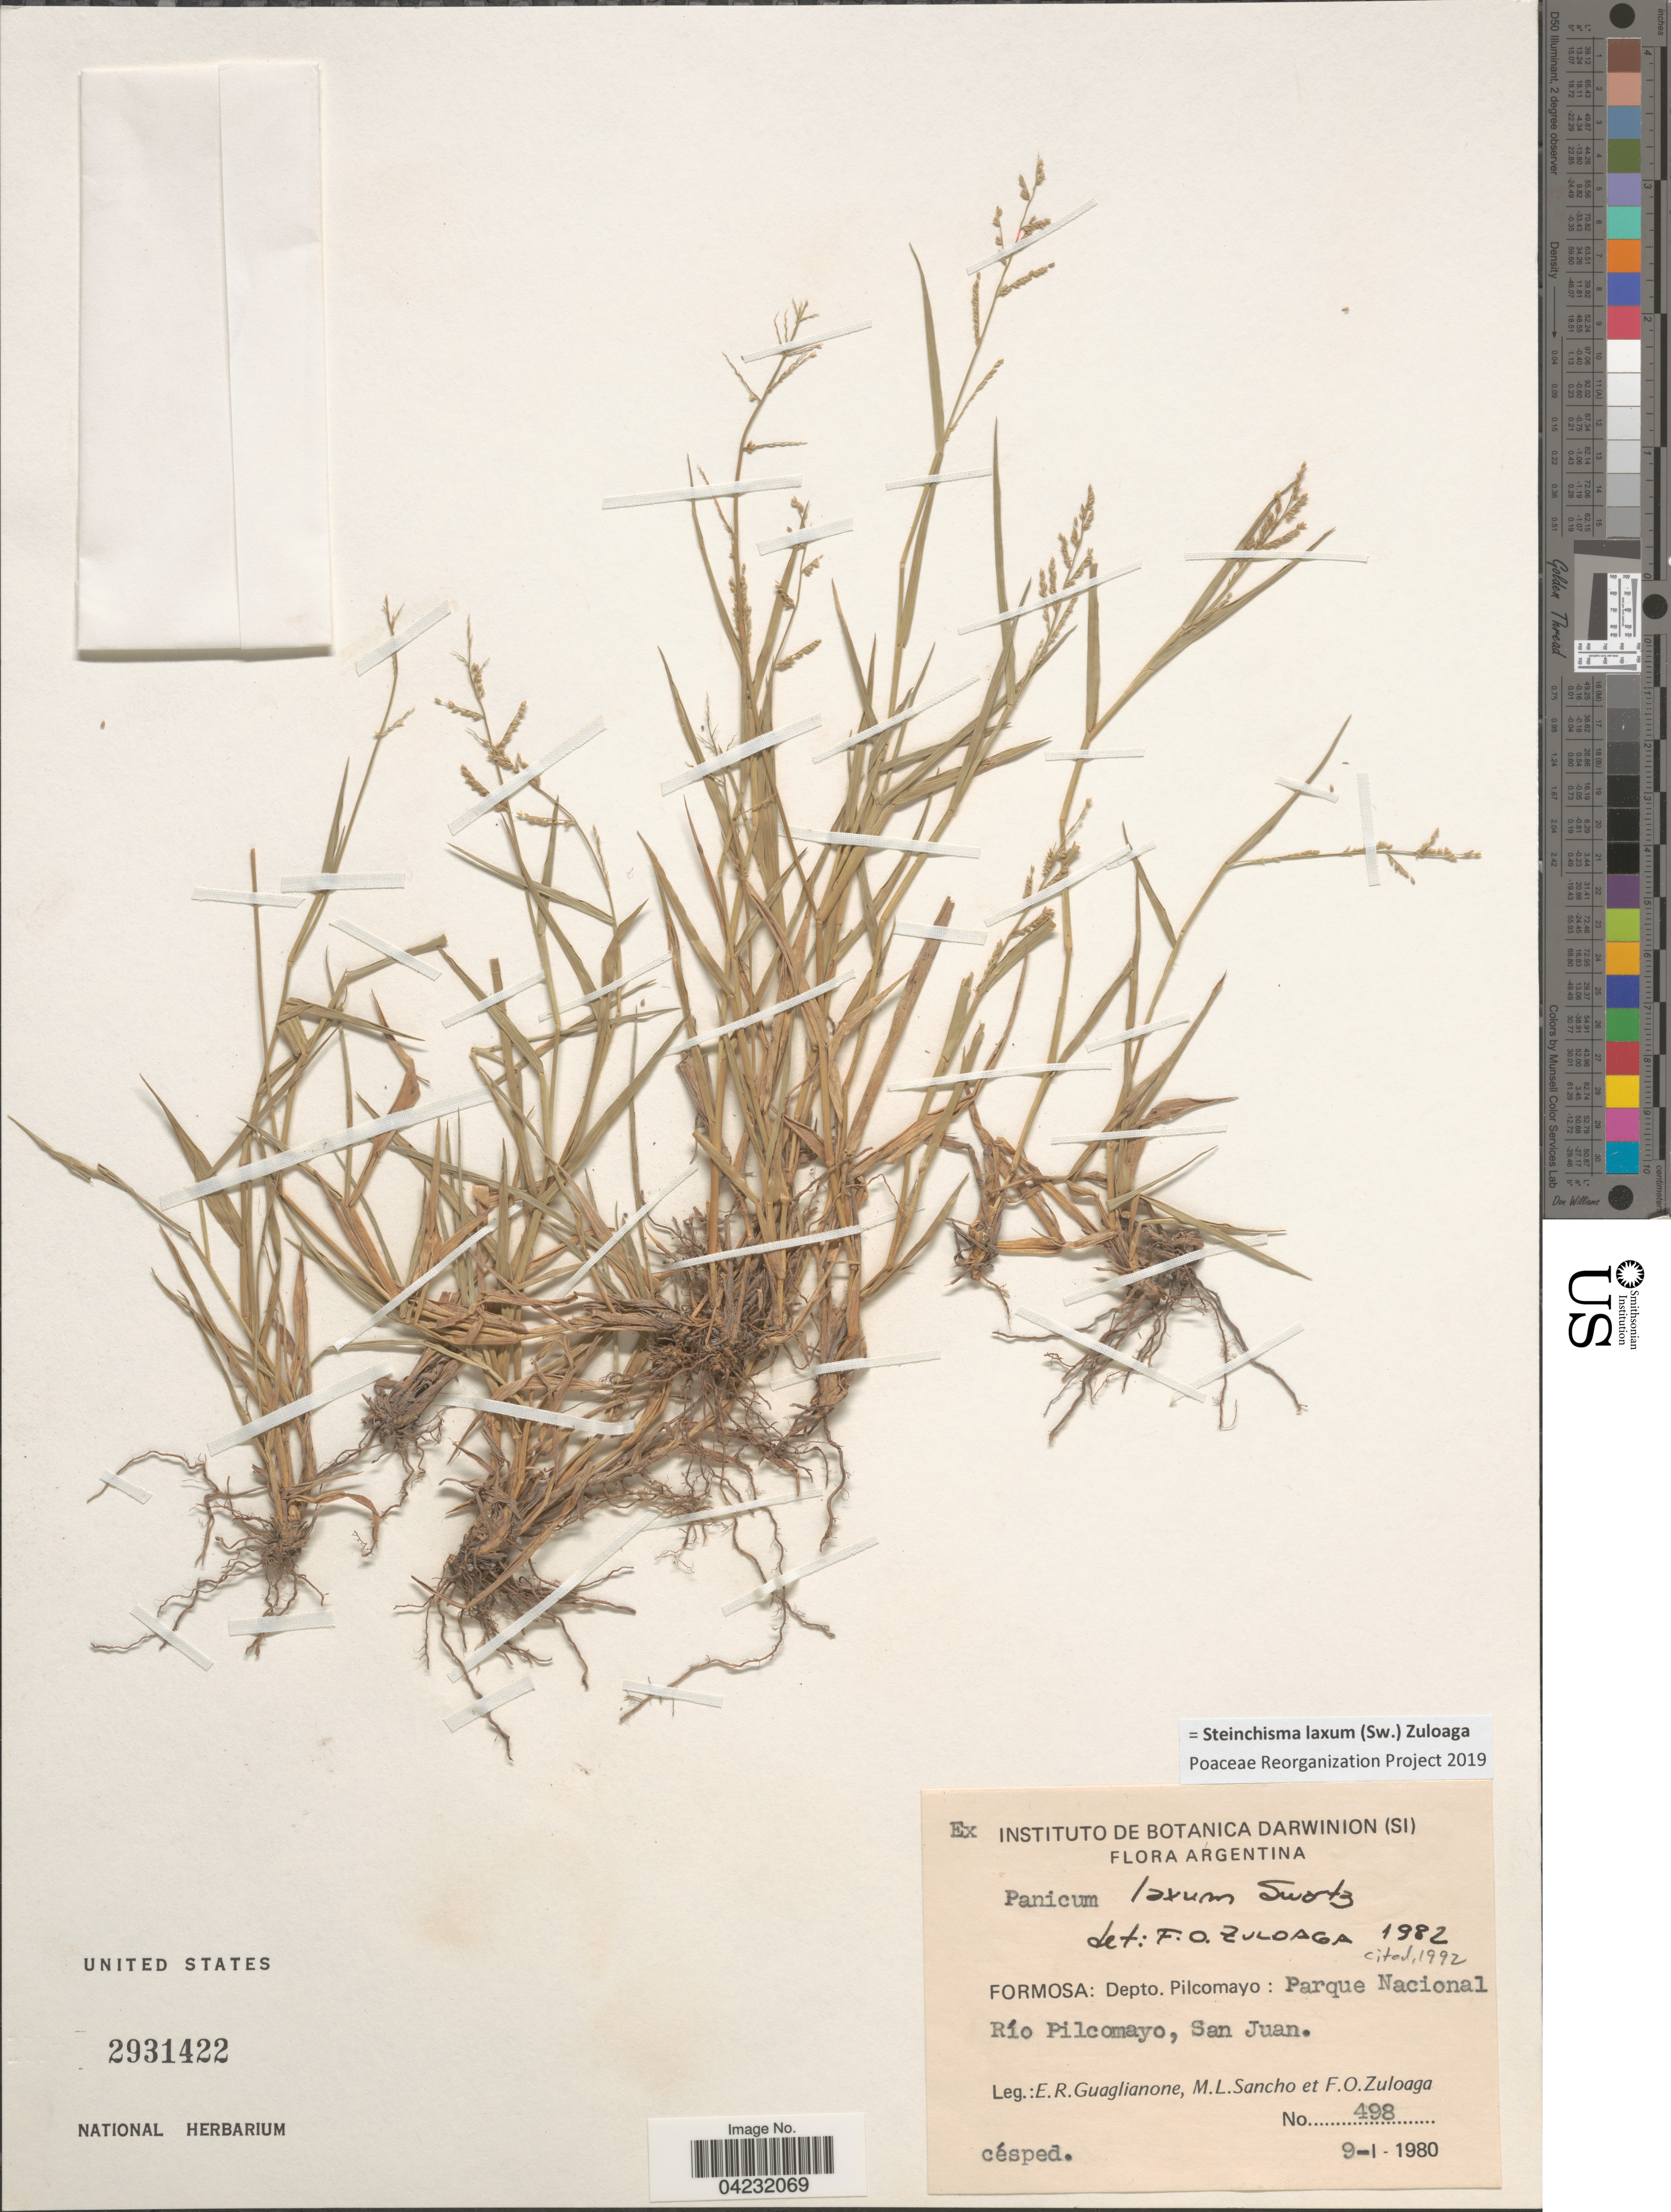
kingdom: Plantae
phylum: Tracheophyta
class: Liliopsida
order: Poales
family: Poaceae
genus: Steinchisma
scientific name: Steinchisma laxum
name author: (Sw.) Zuloaga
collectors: E. R. Guaglianone, M. L. Sancho & F. O. Zuloaga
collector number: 498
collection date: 1980-01-09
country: Argentina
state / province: Formosa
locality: Depto. Pilcomayo: Parque Nacional Río Pilcomayo, San Juan.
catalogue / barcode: US 2931422